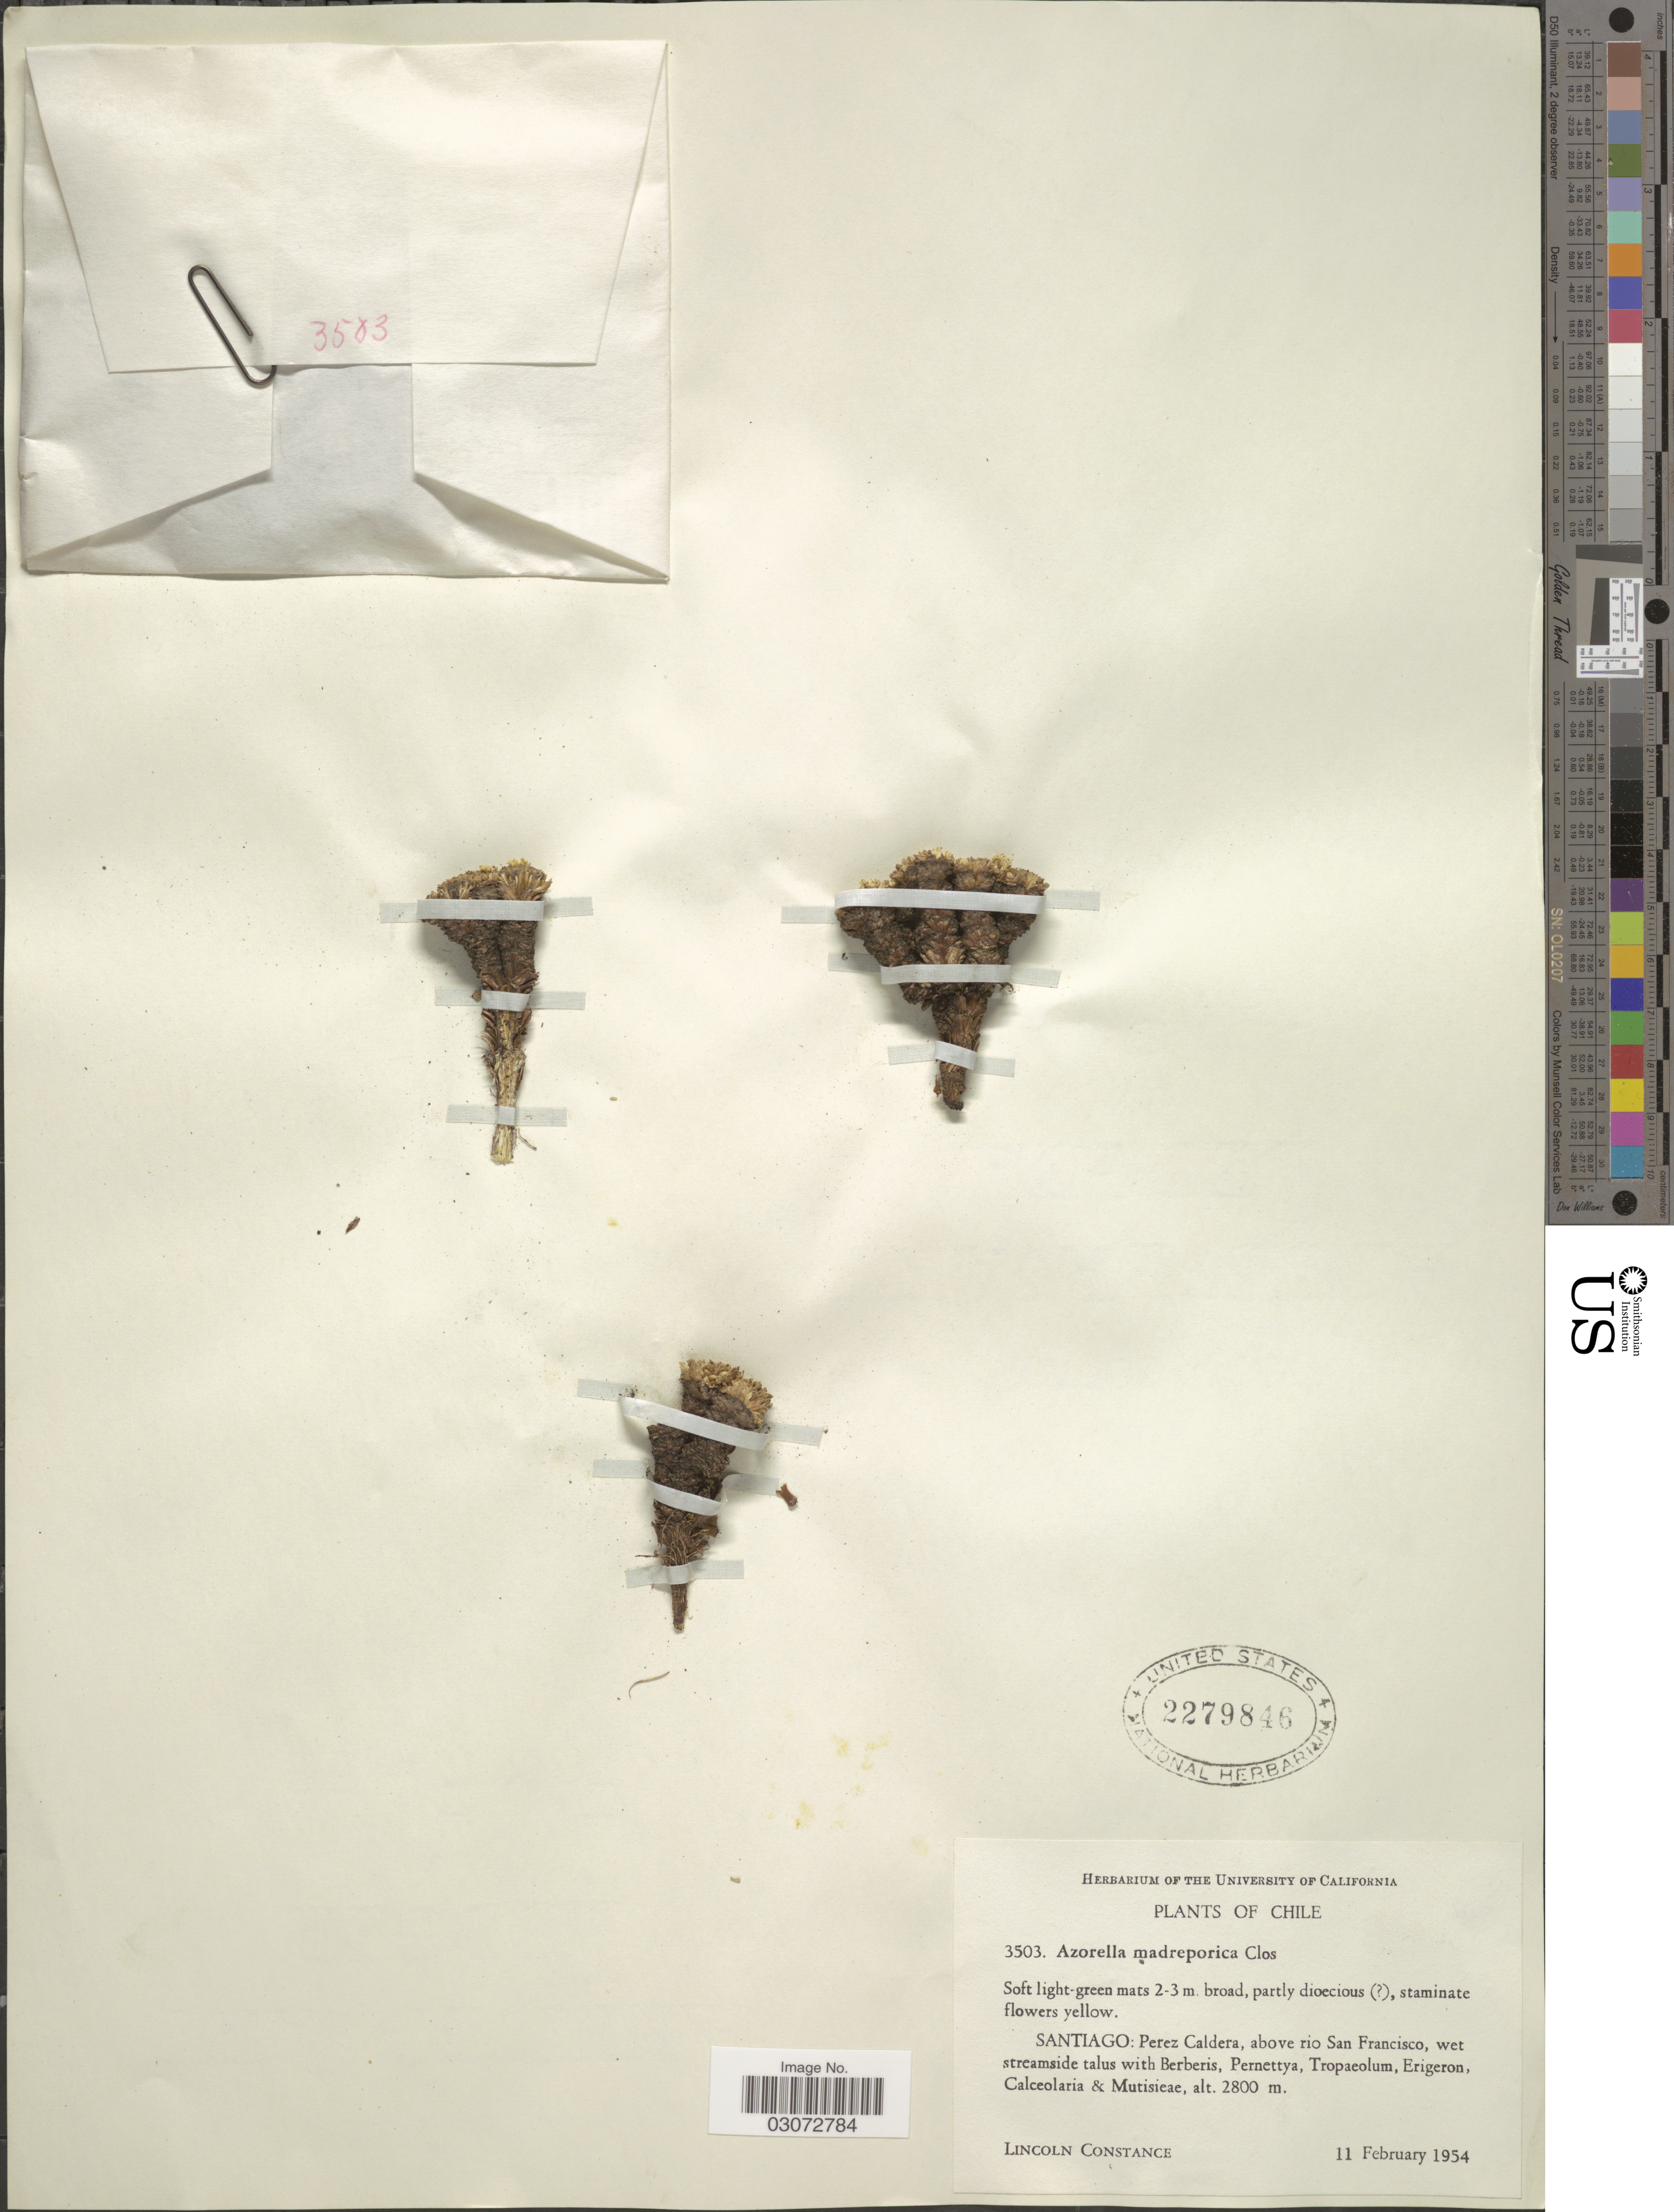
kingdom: Plantae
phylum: Tracheophyta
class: Magnoliopsida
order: Apiales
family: Apiaceae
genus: Azorella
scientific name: Azorella madreporica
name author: Clos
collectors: L. Constance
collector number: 3503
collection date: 1954-02-11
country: Chile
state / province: Región Metropolitana (RM)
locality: Santiago: Perez Caldera, above rio San Francisco.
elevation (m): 2800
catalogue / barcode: US 2279846